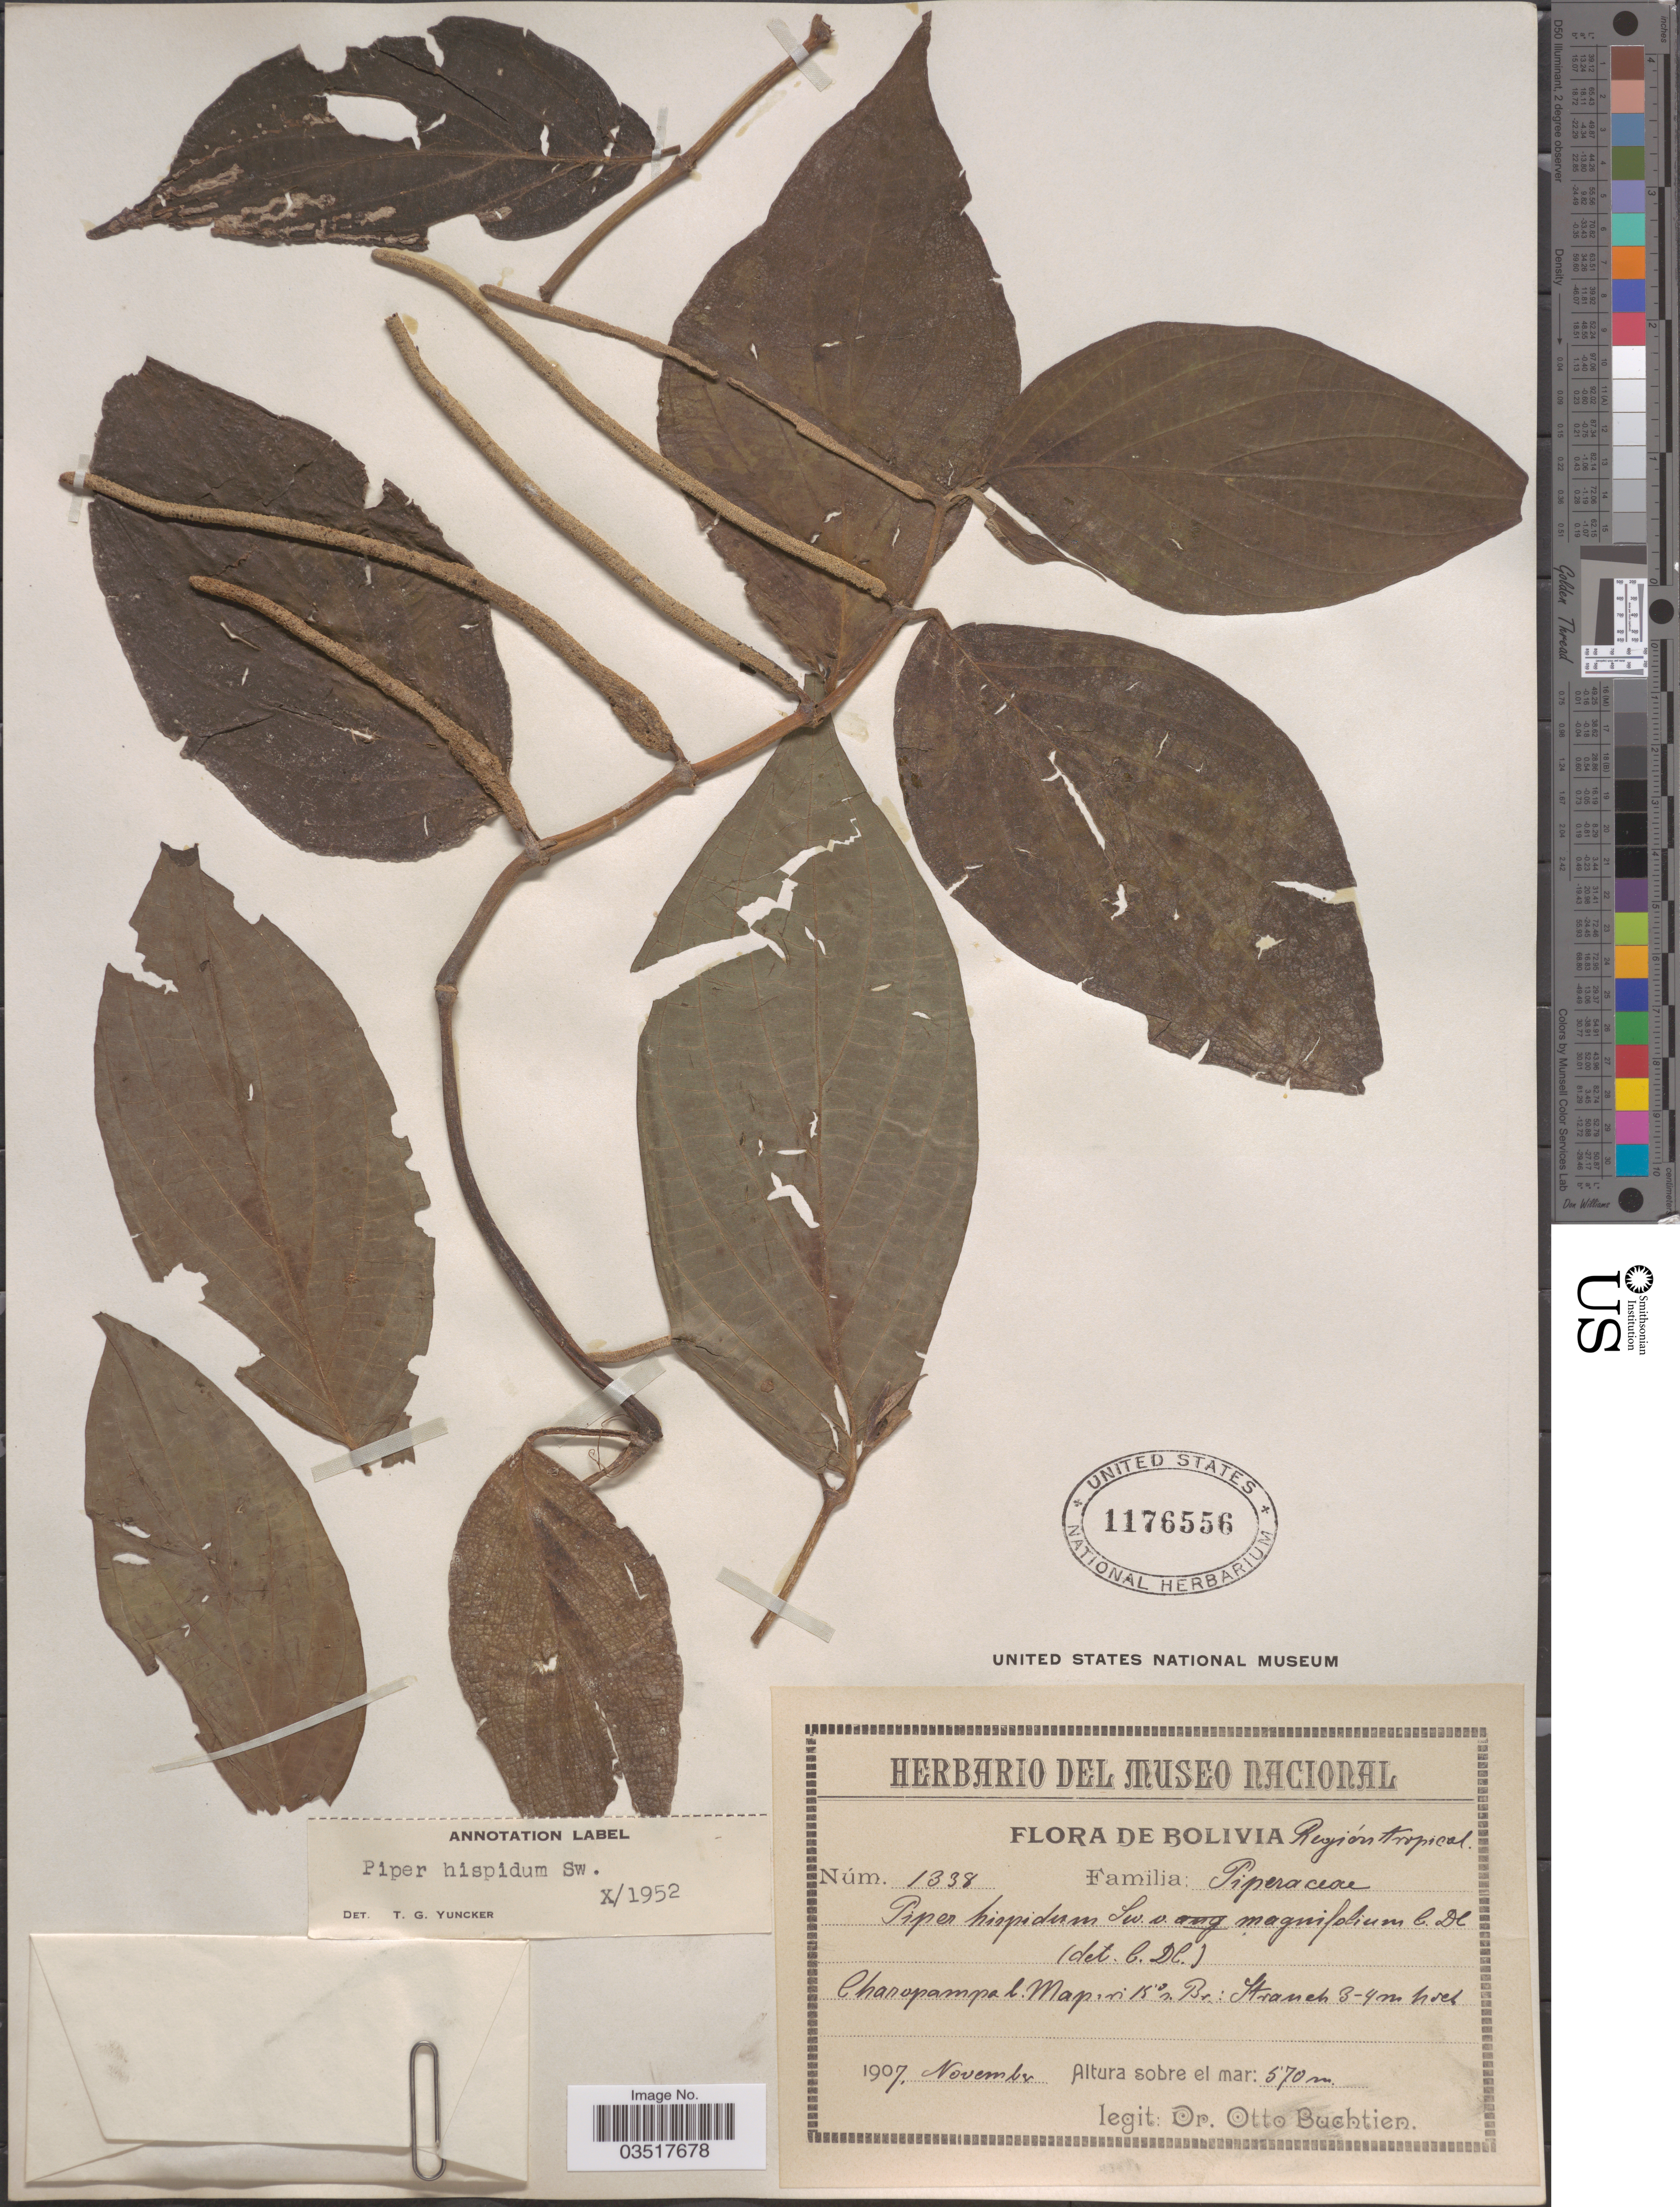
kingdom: Plantae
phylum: Tracheophyta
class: Magnoliopsida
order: Piperales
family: Piperaceae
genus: Piper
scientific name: Piper hispidum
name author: Sw.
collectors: O. Buchtien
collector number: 1338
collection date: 1907-11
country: Bolivia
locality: Región tropical. Charapampa b. Mapiri 15° s. Br.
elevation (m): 570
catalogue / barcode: US 1176556